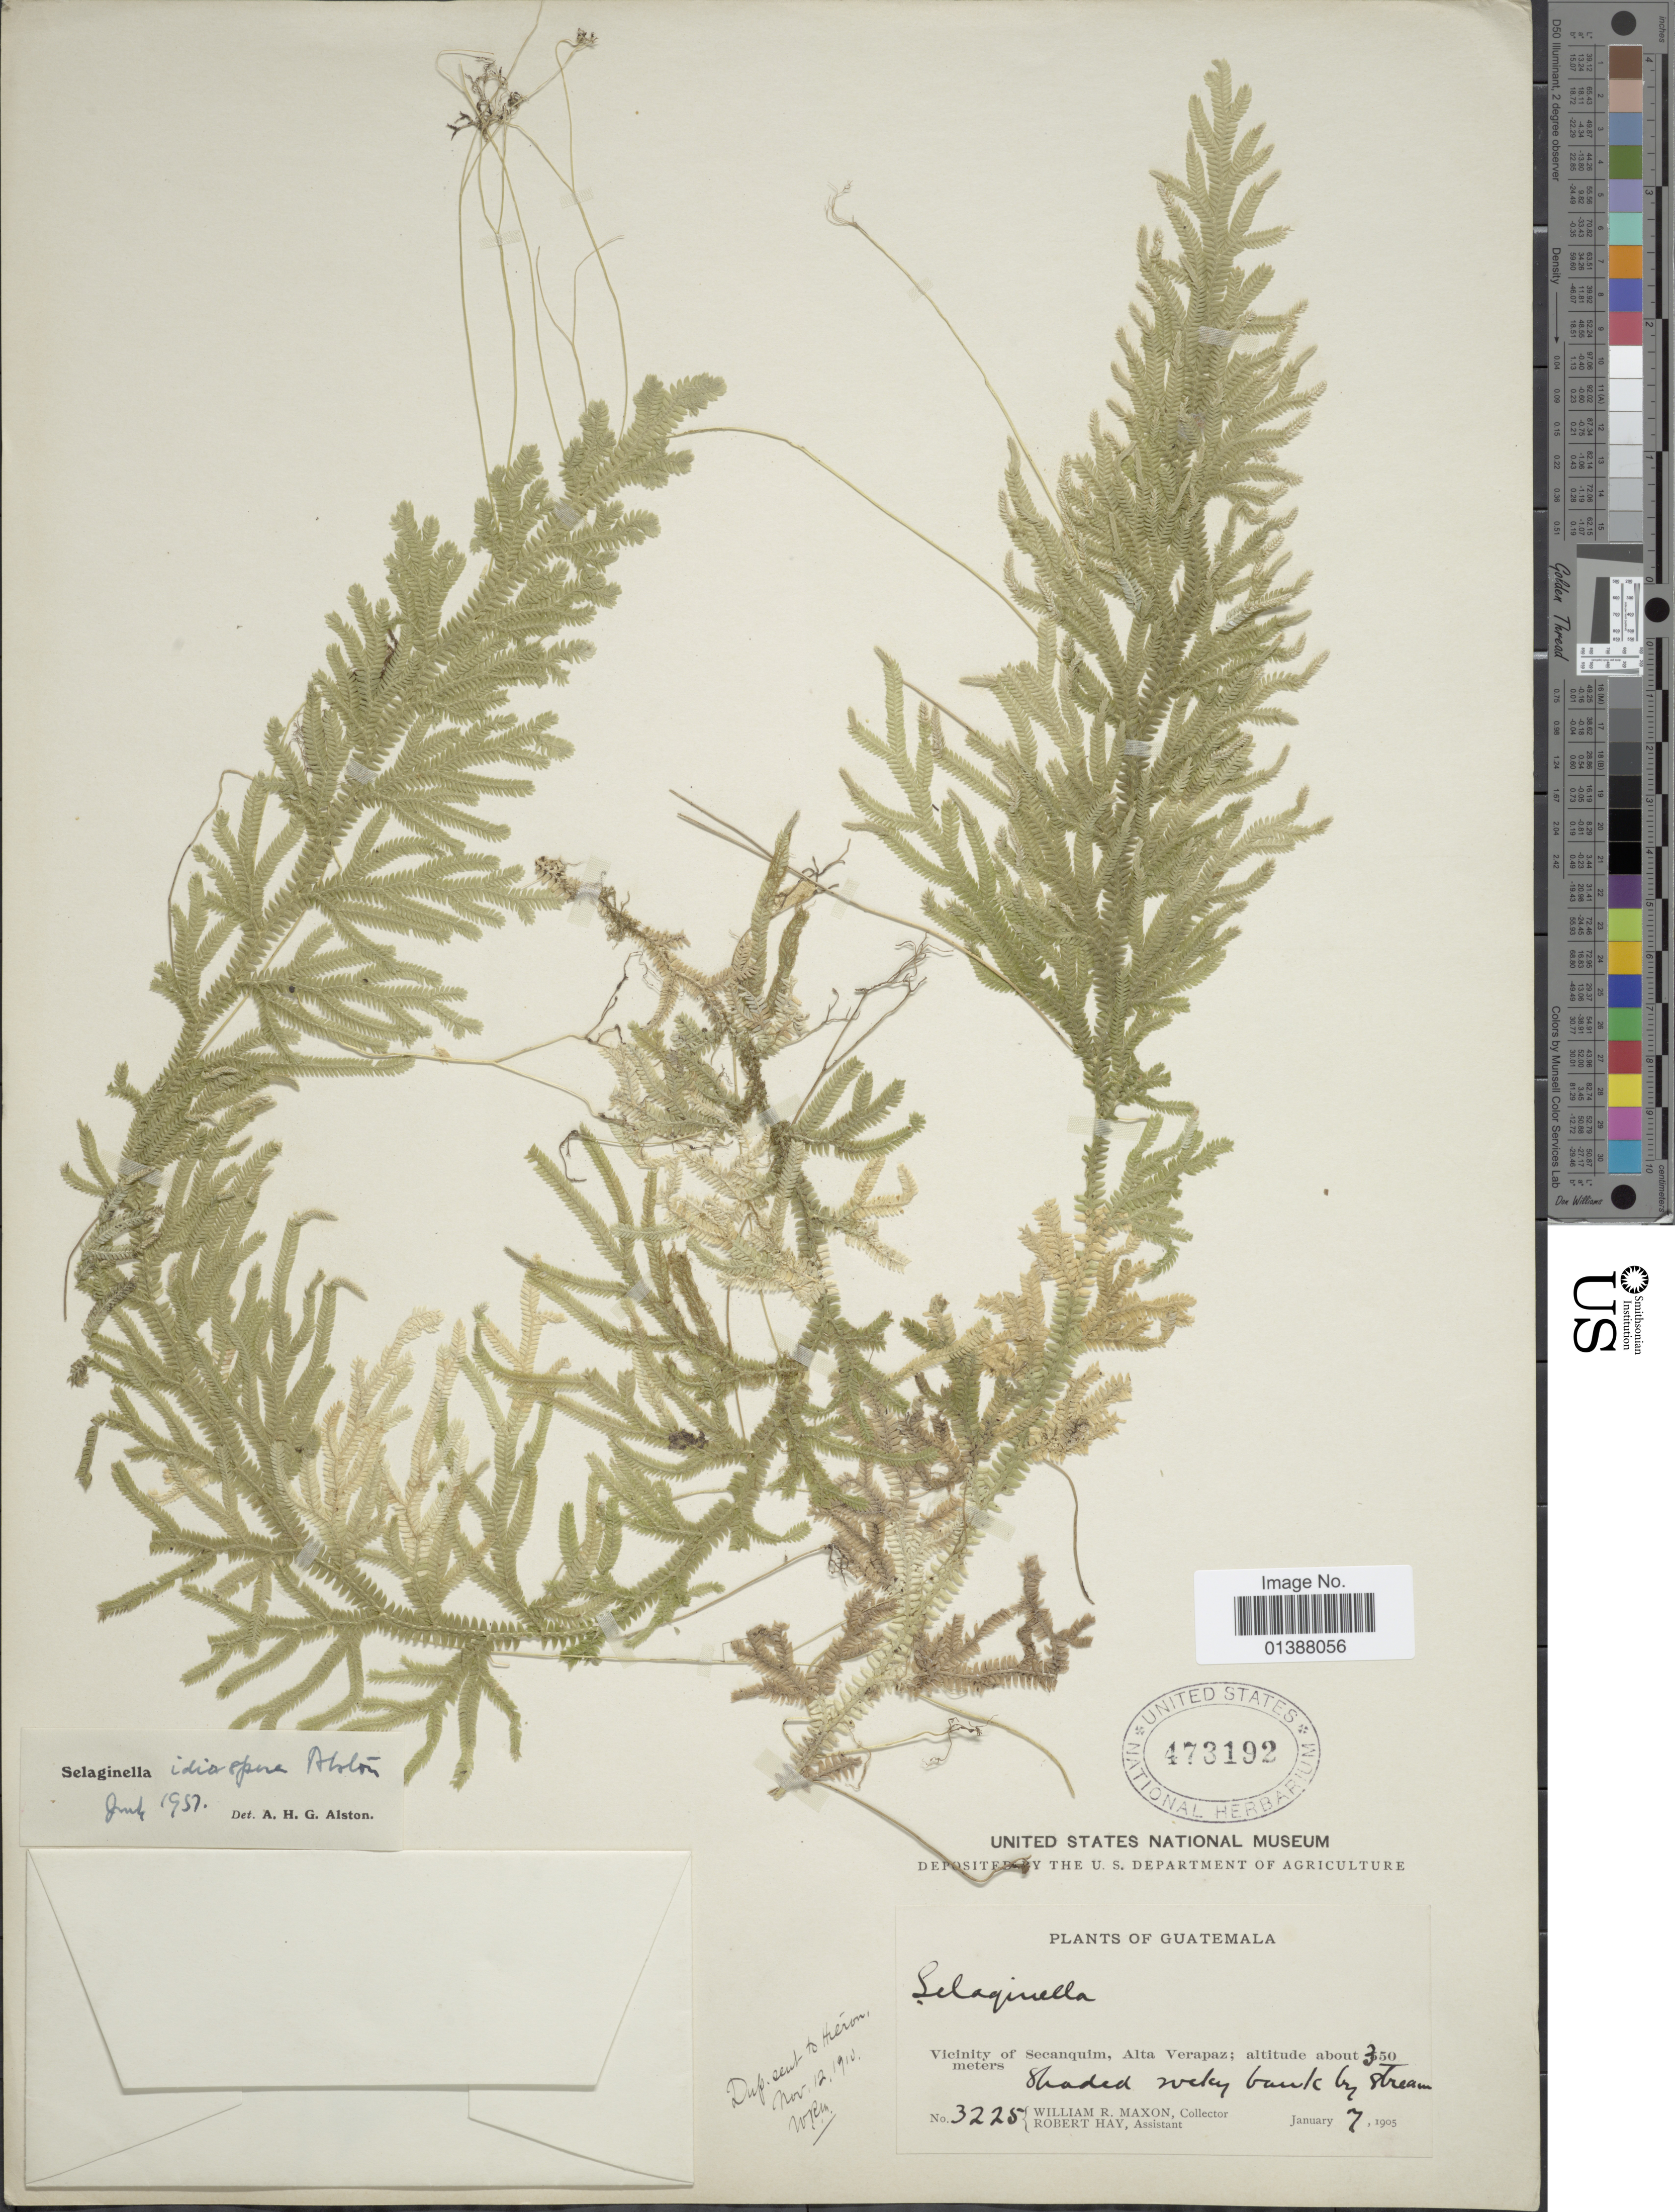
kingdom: Plantae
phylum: Tracheophyta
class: Lycopodiopsida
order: Selaginellales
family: Selaginellaceae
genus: Selaginella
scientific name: Selaginella idiospora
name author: Alston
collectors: W. R. Maxon & R. Hay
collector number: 3225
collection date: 1905-01-07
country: Guatemala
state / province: Alta Verapaz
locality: Vicinity of Secanquim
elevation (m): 350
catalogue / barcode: US 473192